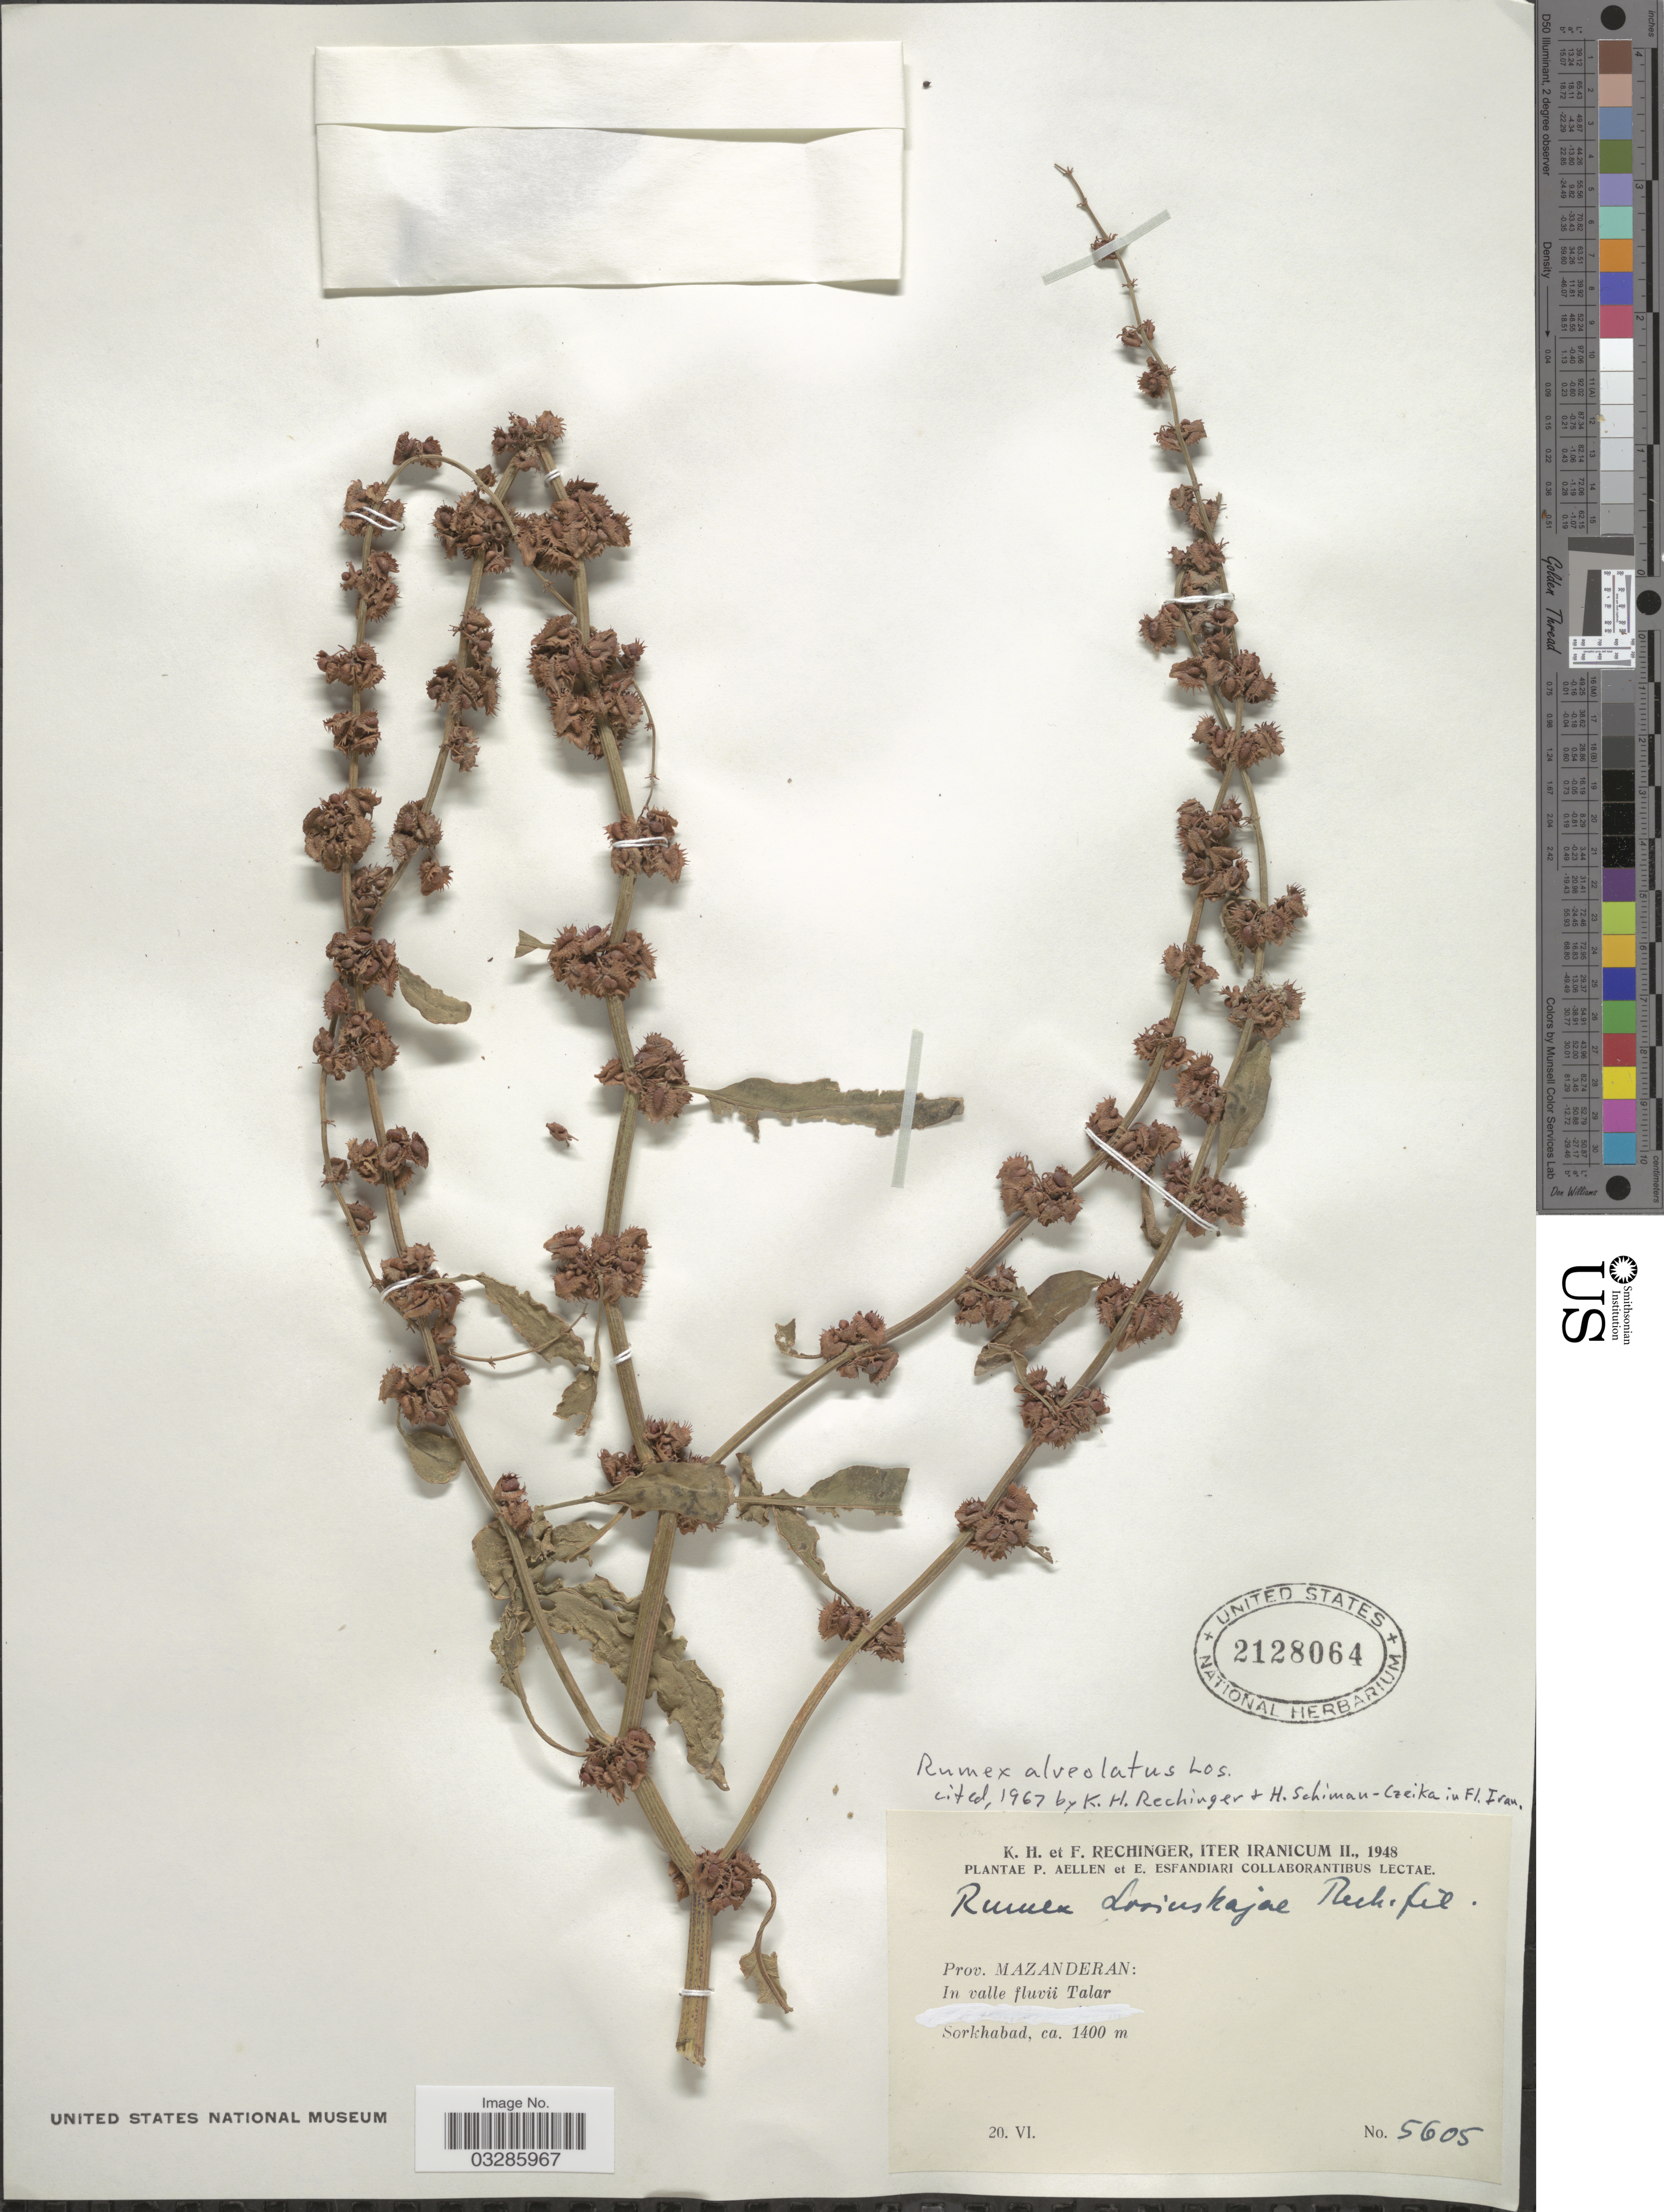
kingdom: Plantae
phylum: Tracheophyta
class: Magnoliopsida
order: Caryophyllales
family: Polygonaceae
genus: Rumex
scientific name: Rumex alveolatus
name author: Los.-Losinsk.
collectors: K. H. Rechinger & F. Rechinger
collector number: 5605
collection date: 1948-06-20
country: Iran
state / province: Mazandaran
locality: Prov. Mazanderan: In valle fluvii Talar, Sorkhabad.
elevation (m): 1400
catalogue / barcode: US 2128064